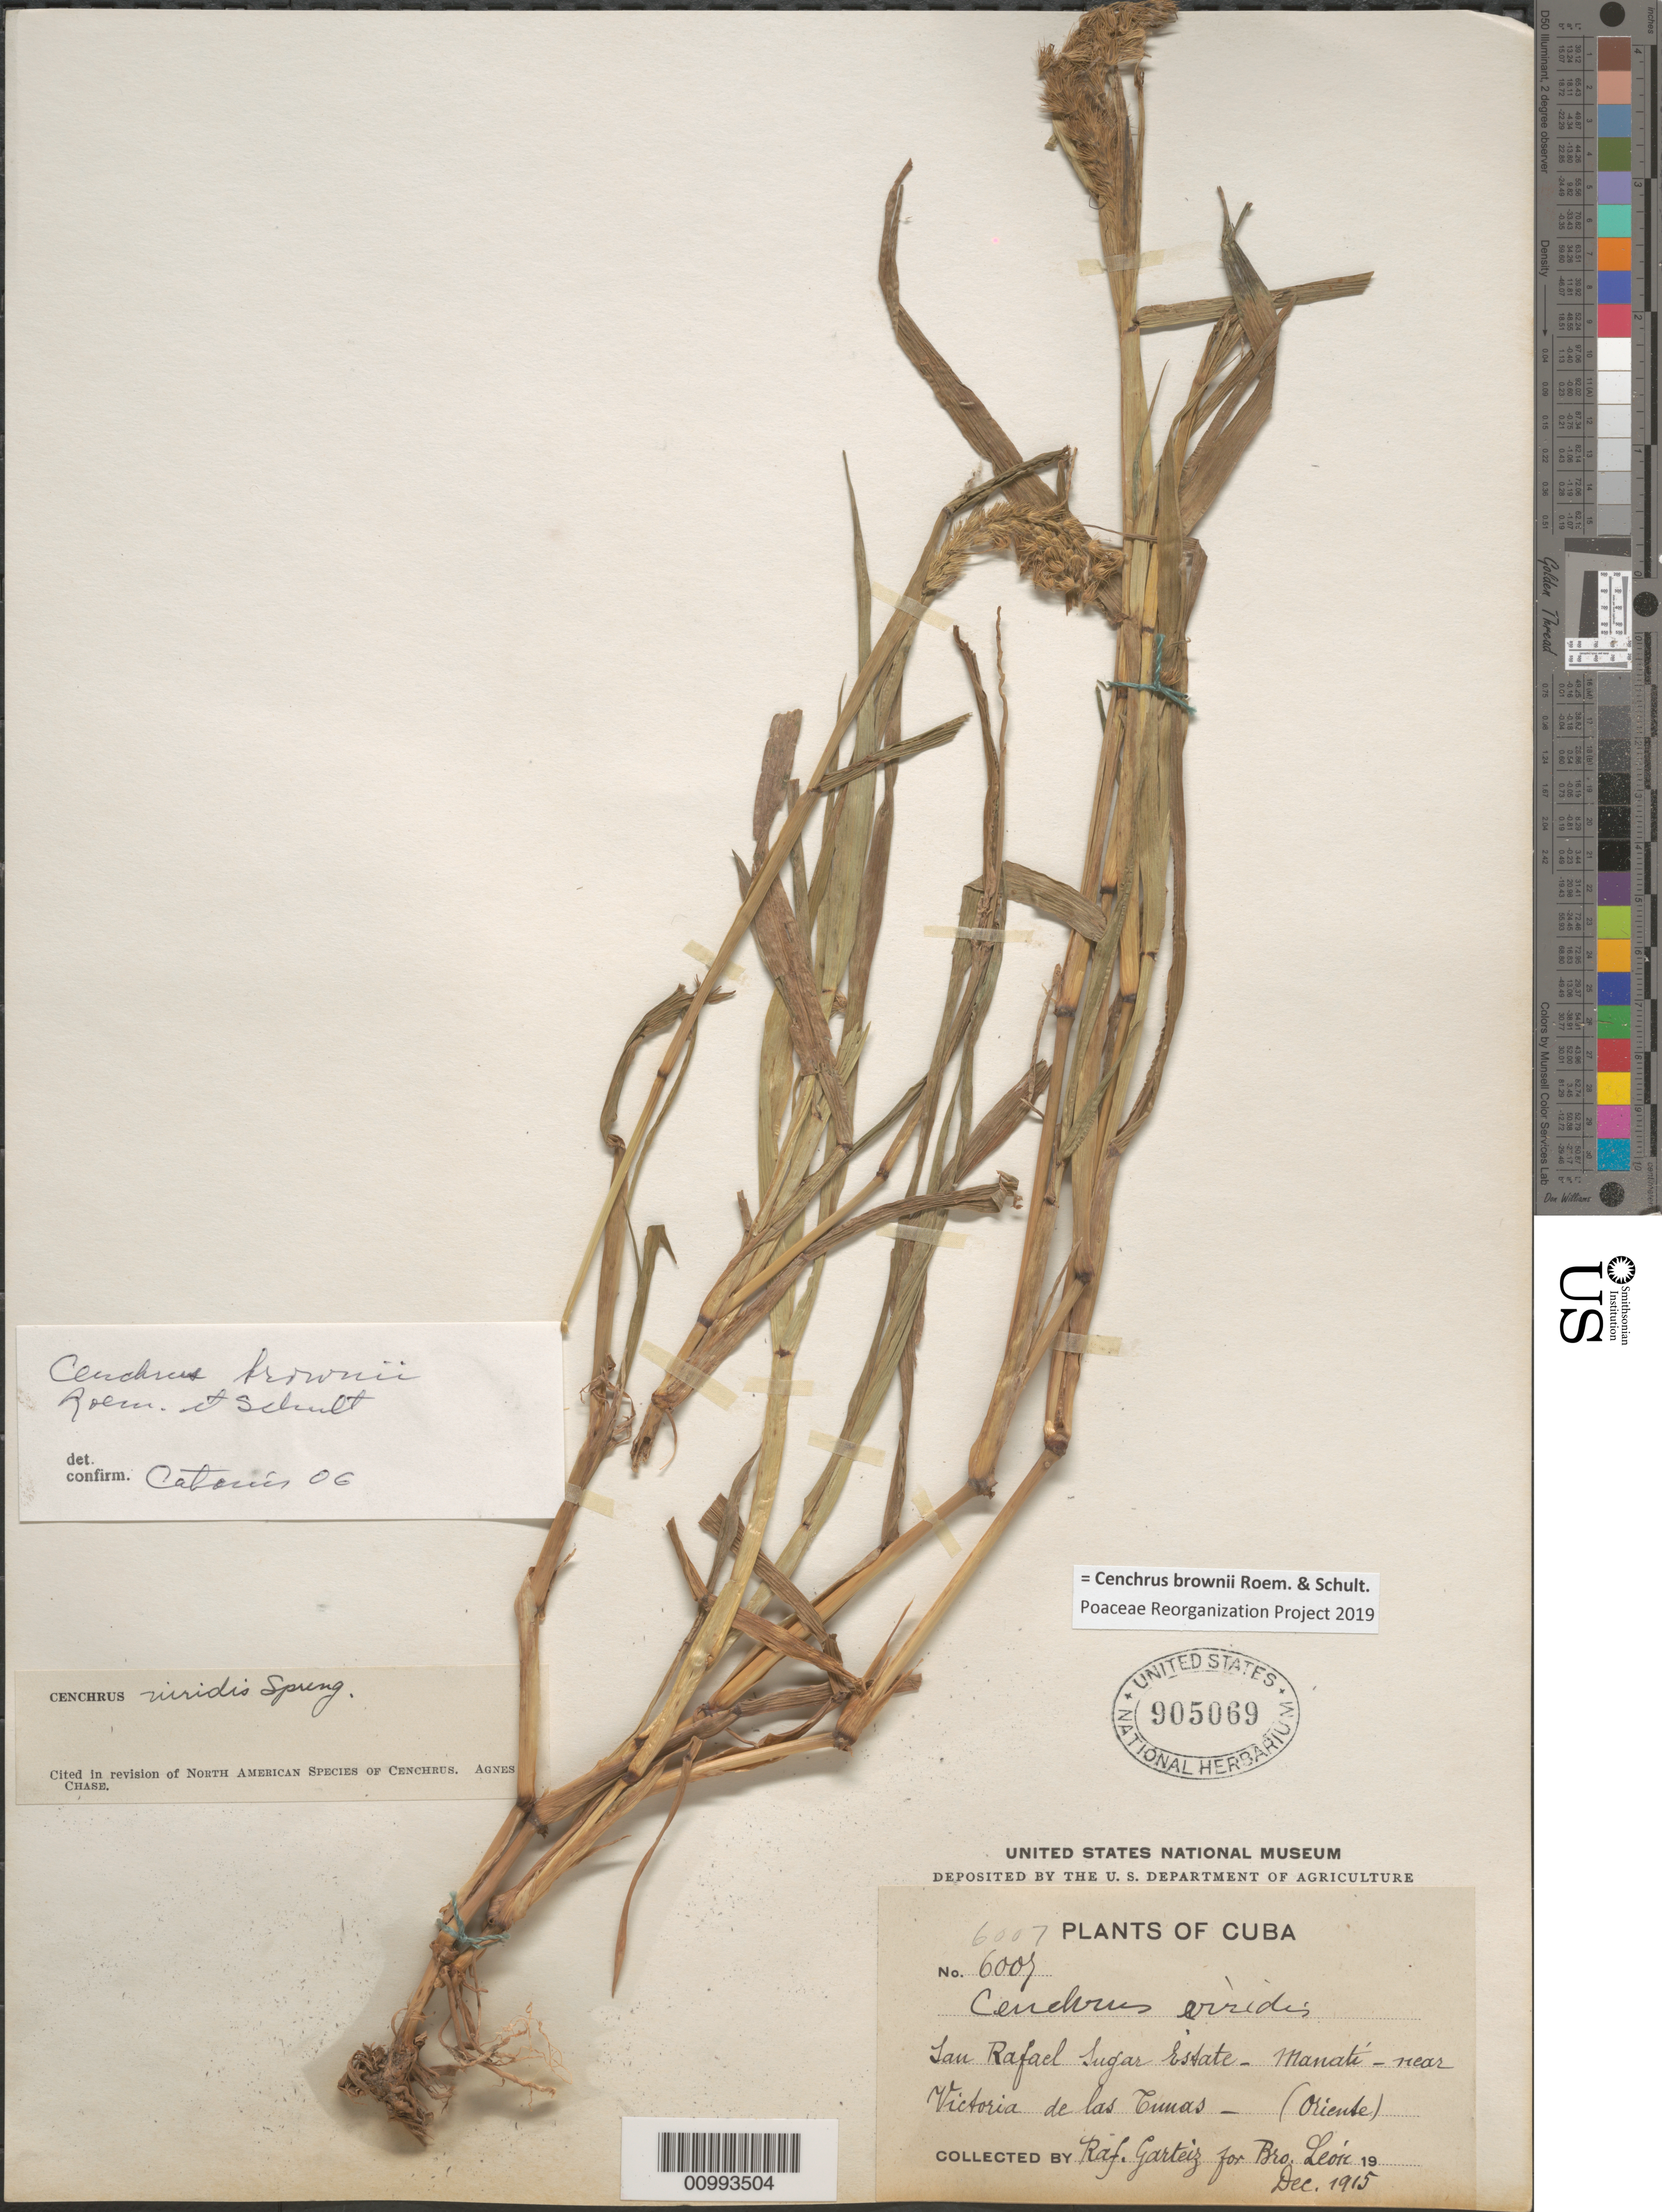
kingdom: Plantae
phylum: Tracheophyta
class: Liliopsida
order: Poales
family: Poaceae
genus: Cenchrus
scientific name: Cenchrus brownii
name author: Roem. & Schult.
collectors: Bro. León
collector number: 6007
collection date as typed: Dec 1915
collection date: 1915-12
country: Cuba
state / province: Las Tunas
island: Cuba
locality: Manati, near Victoria de las Tunas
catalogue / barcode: US 905069